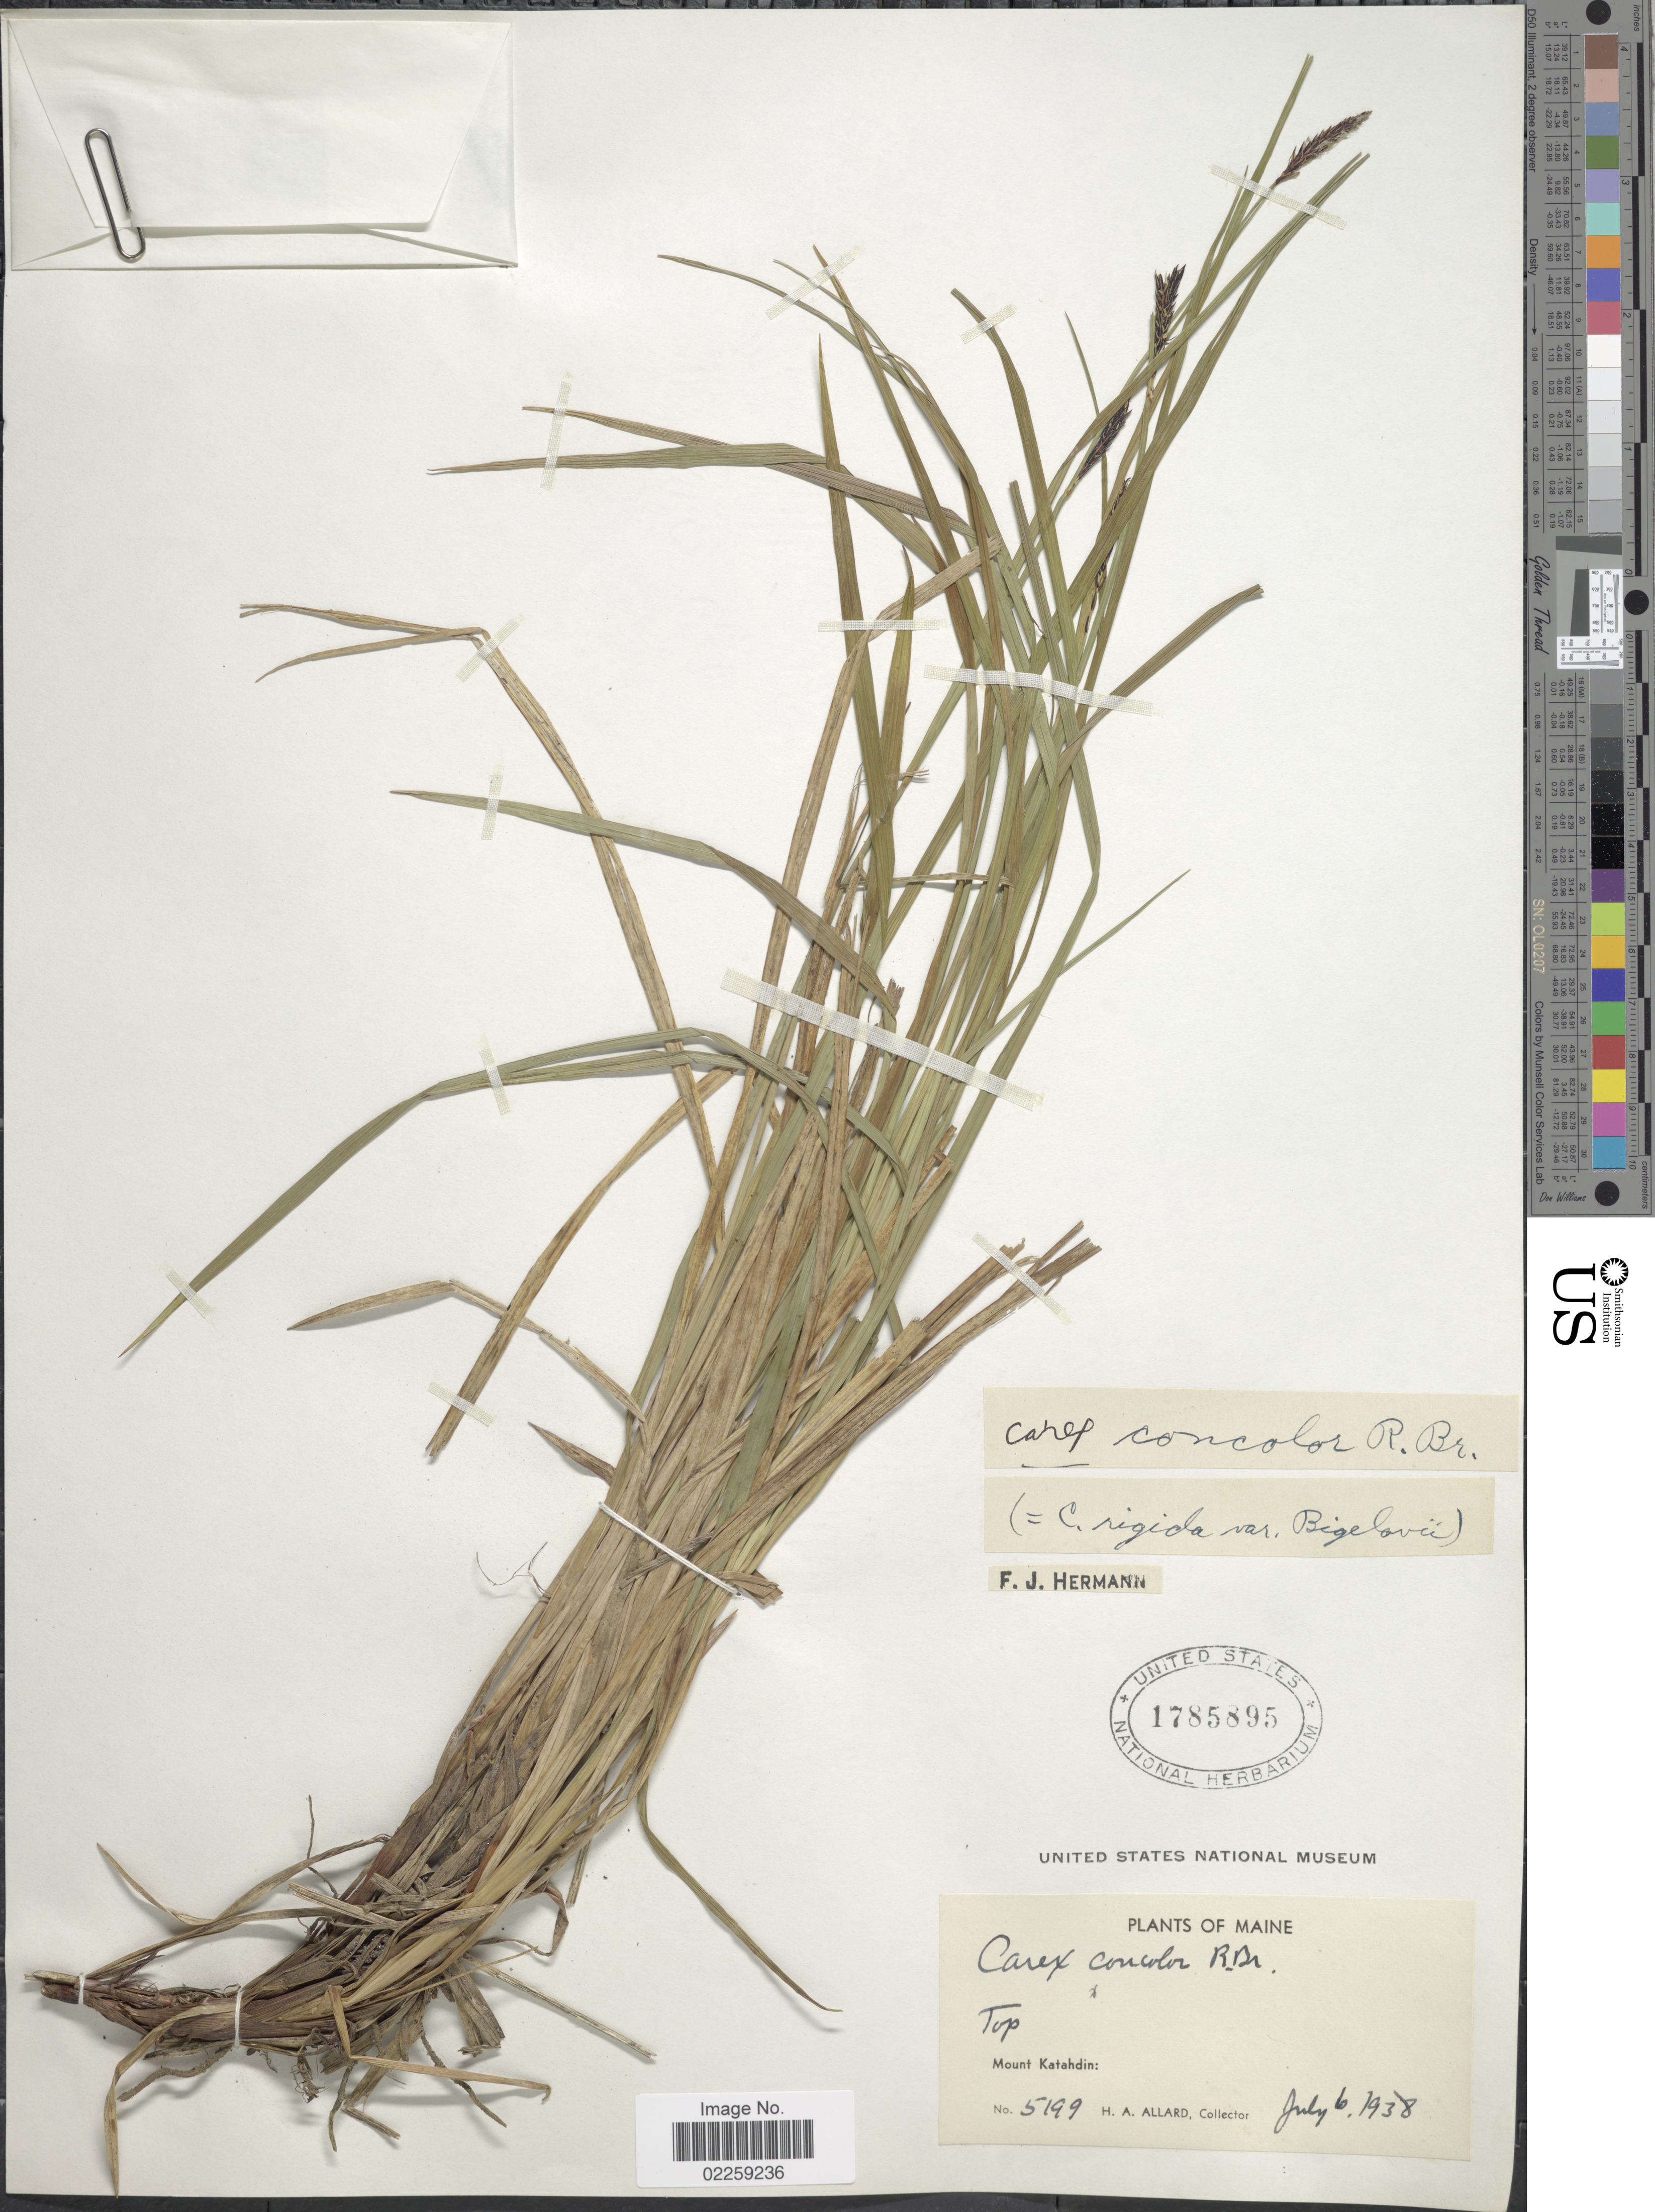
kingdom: Plantae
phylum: Tracheophyta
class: Liliopsida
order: Poales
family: Cyperaceae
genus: Carex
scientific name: Carex bigelowii subsp. bigelowii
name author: Torr. ex Schwein.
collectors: H. A. Allard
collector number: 5199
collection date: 1938-07-06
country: United States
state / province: Maine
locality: Top, Mount Katahdin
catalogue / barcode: US 1785895